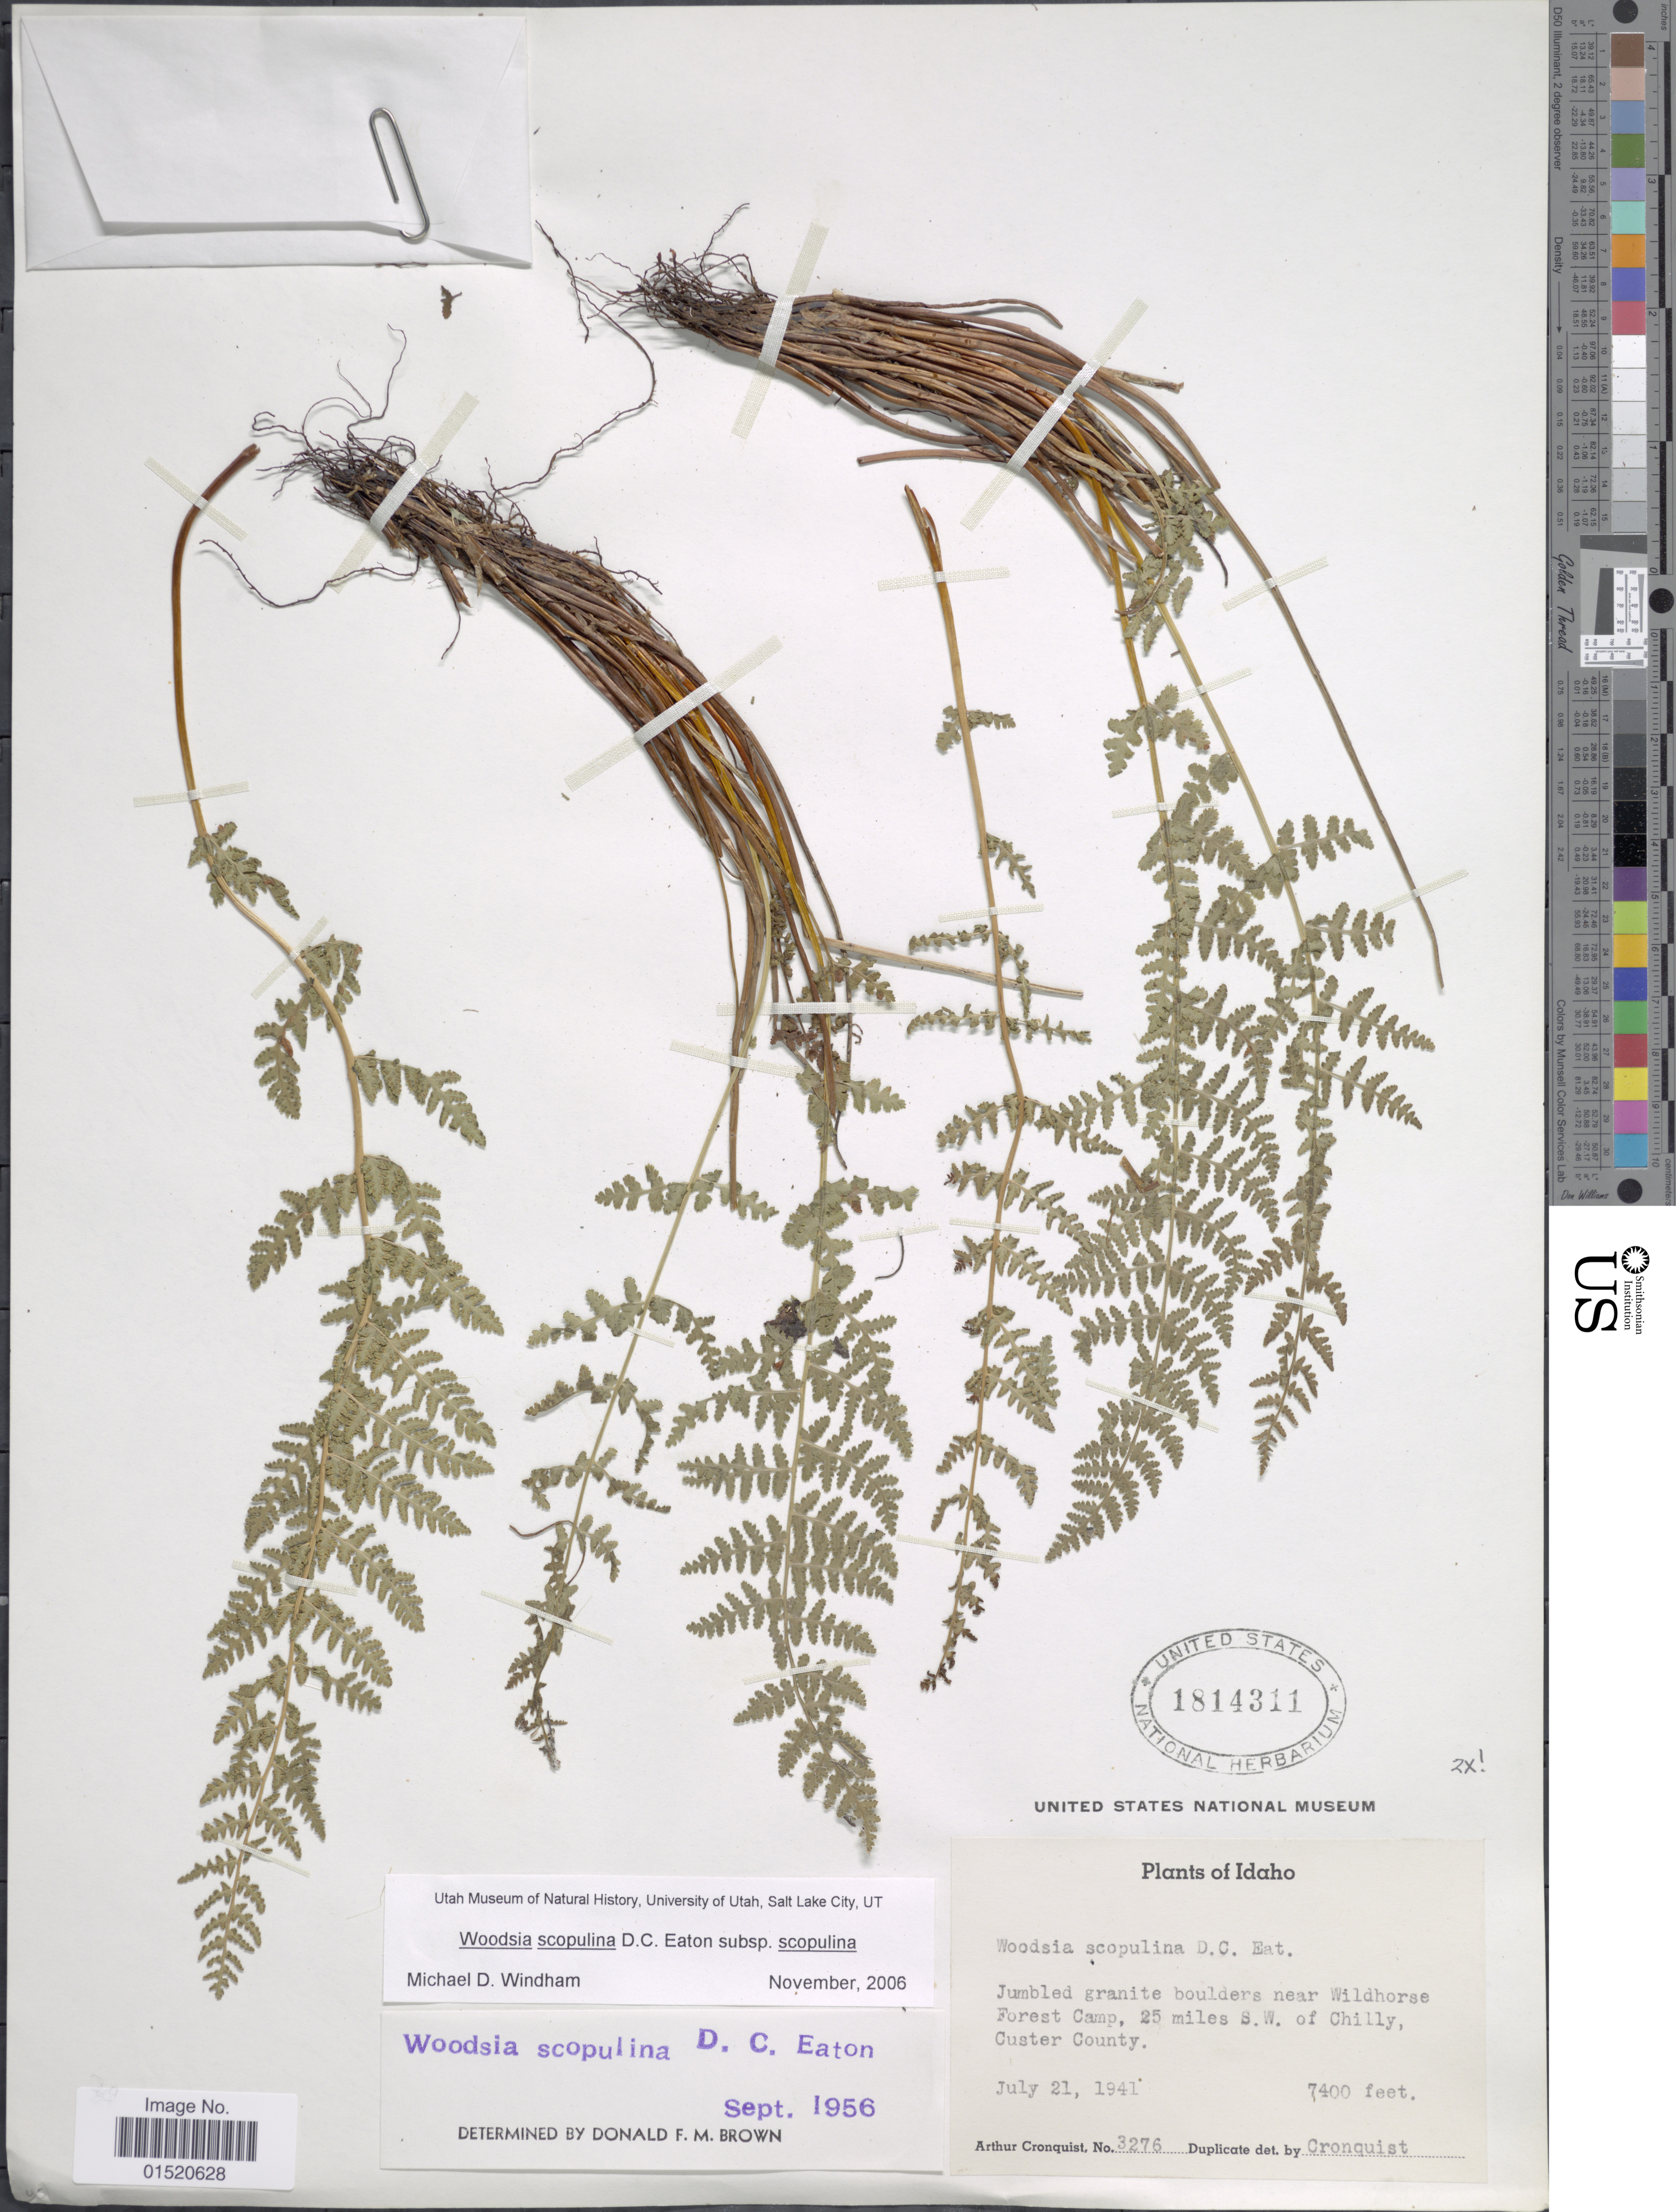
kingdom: Plantae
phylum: Tracheophyta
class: Polypodiopsida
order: Polypodiales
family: Woodsiaceae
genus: Woodsia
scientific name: Woodsia scopulina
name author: D.C. Eaton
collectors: A. J. Cronquist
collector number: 3276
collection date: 1941-07-21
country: United States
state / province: Idaho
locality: Jumbled granite boulders near Wildhorse Forest Camp, 25 miles S.W. of Chilly, Custer County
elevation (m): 2256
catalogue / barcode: US 1814311